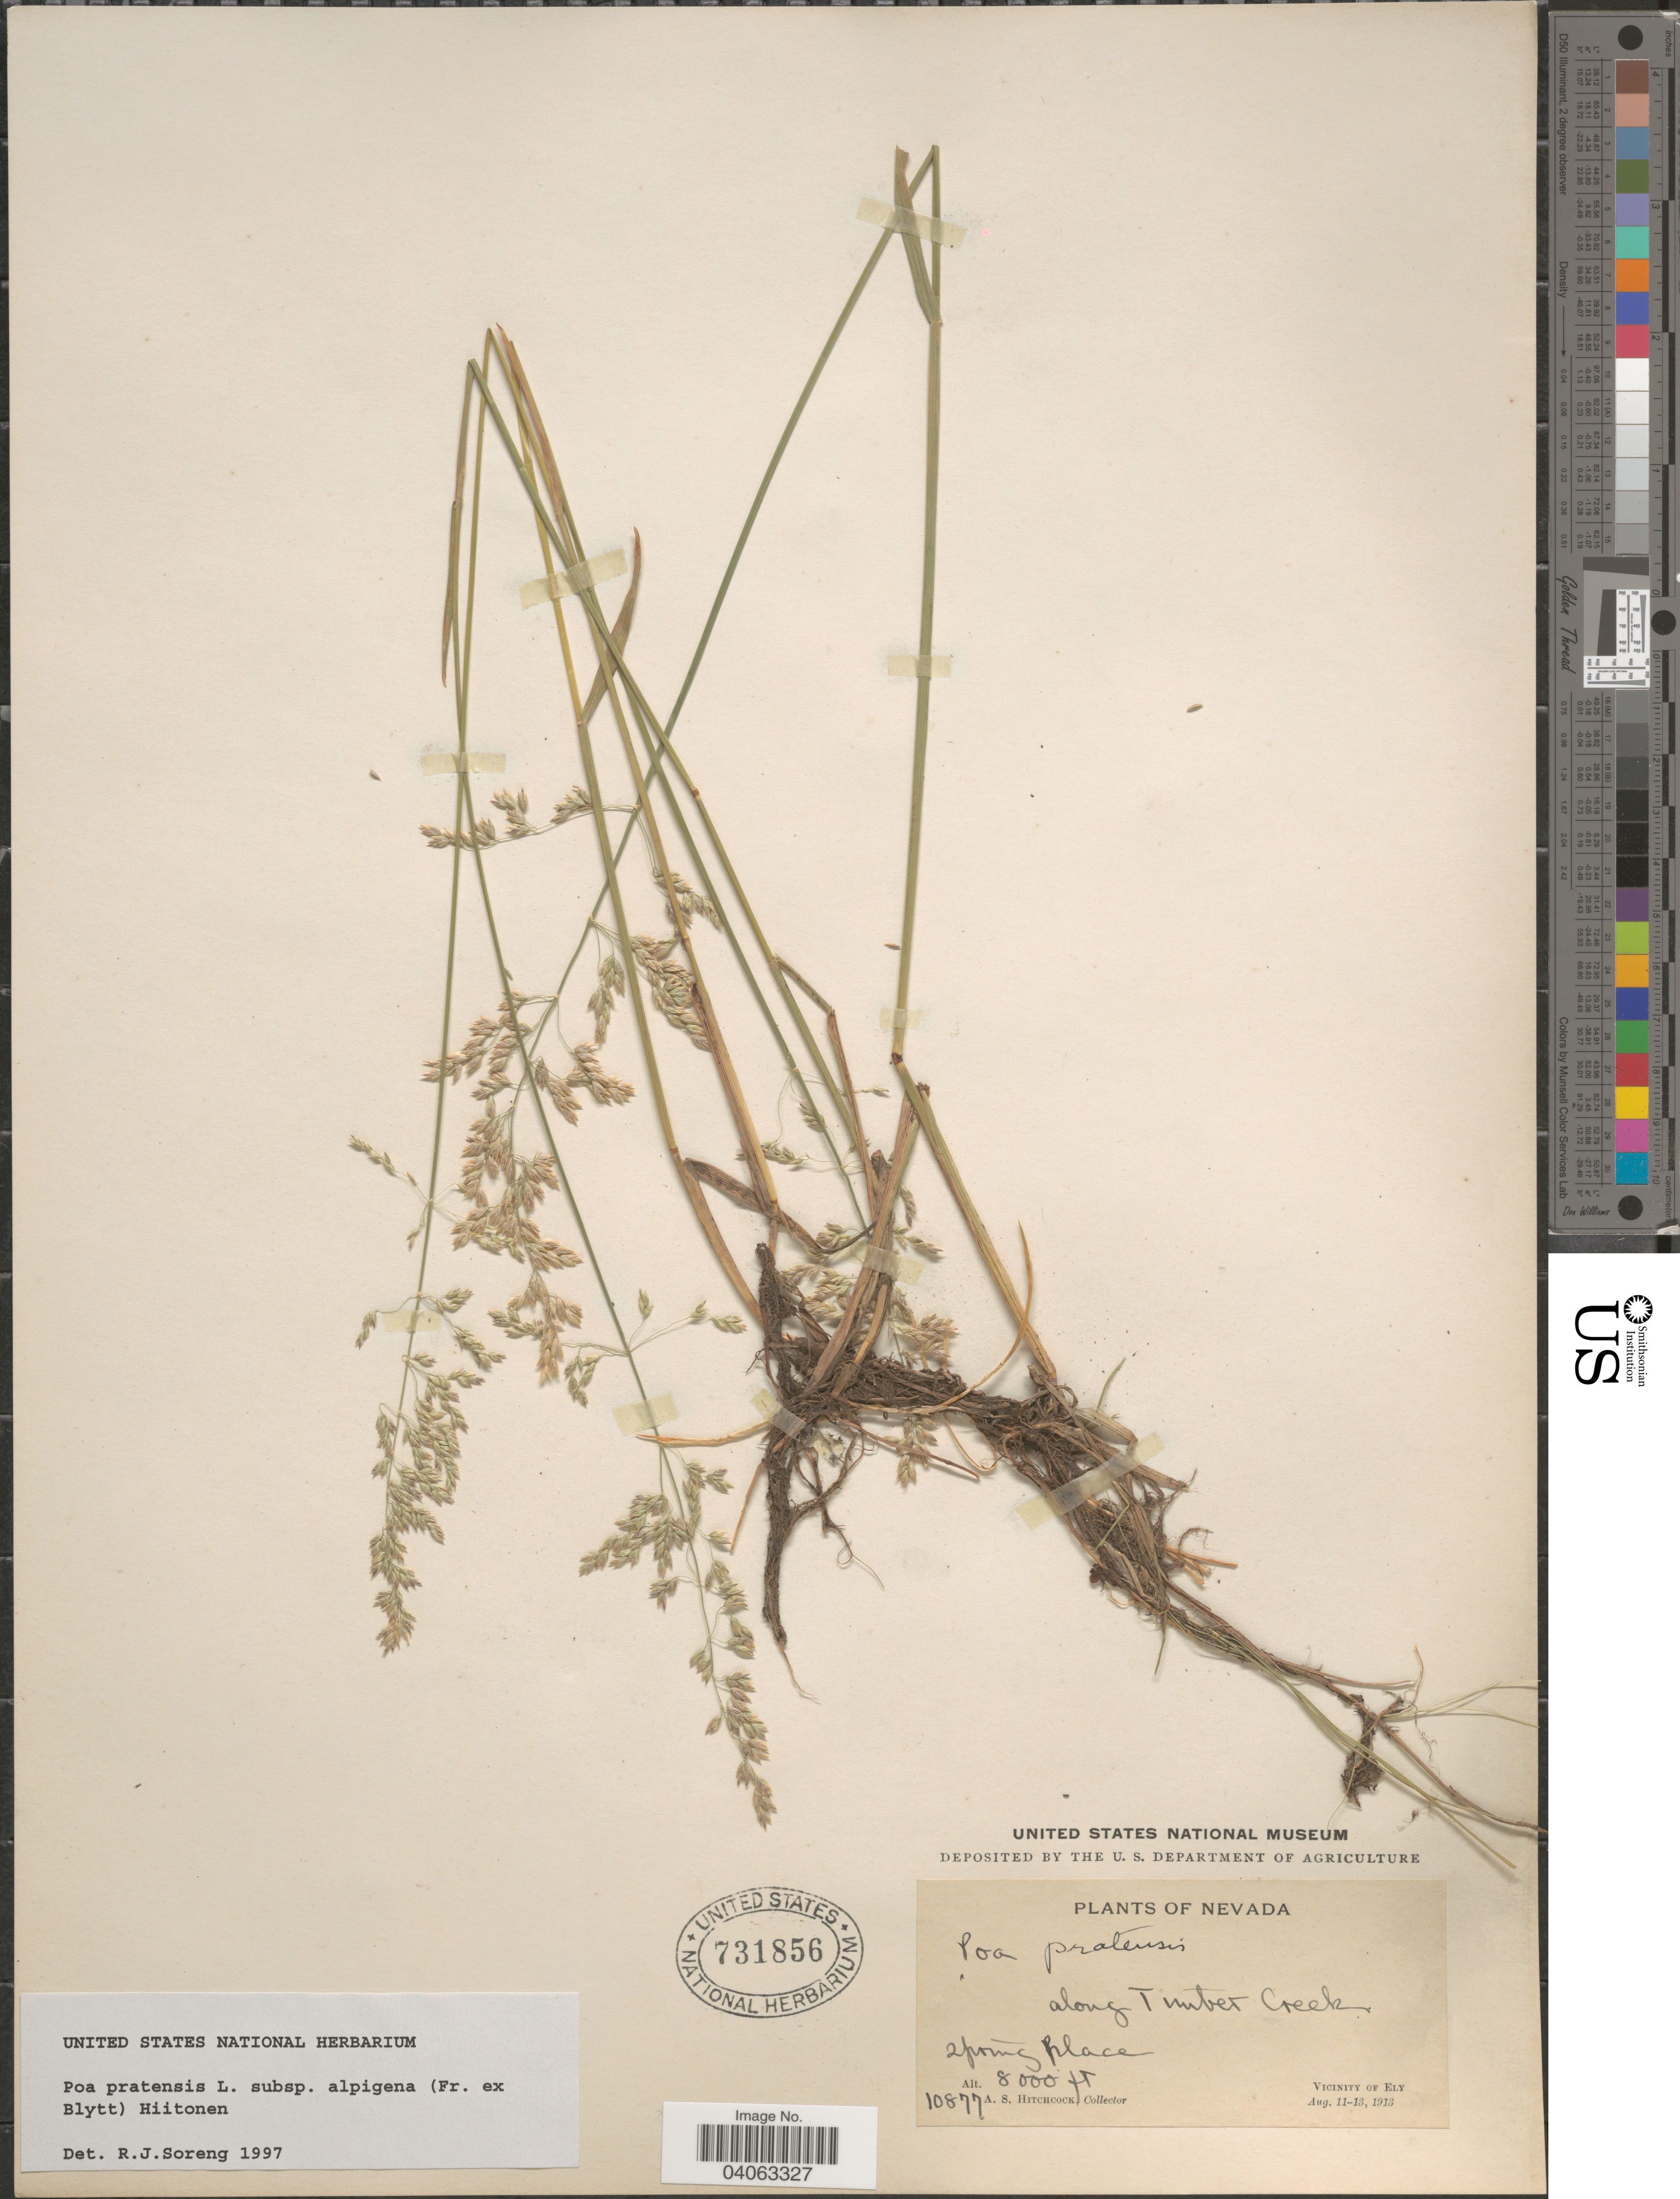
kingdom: Plantae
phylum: Tracheophyta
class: Liliopsida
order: Poales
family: Poaceae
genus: Poa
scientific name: Poa pratensis subsp. alpigena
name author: (Lindm.) Hiitonen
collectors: A. S. Hitchcock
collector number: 10877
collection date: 1913-08-11/1913-08-13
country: United States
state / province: Nevada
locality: Along Timber Creek. Vicinity of Ely.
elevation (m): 2438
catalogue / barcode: US 731856